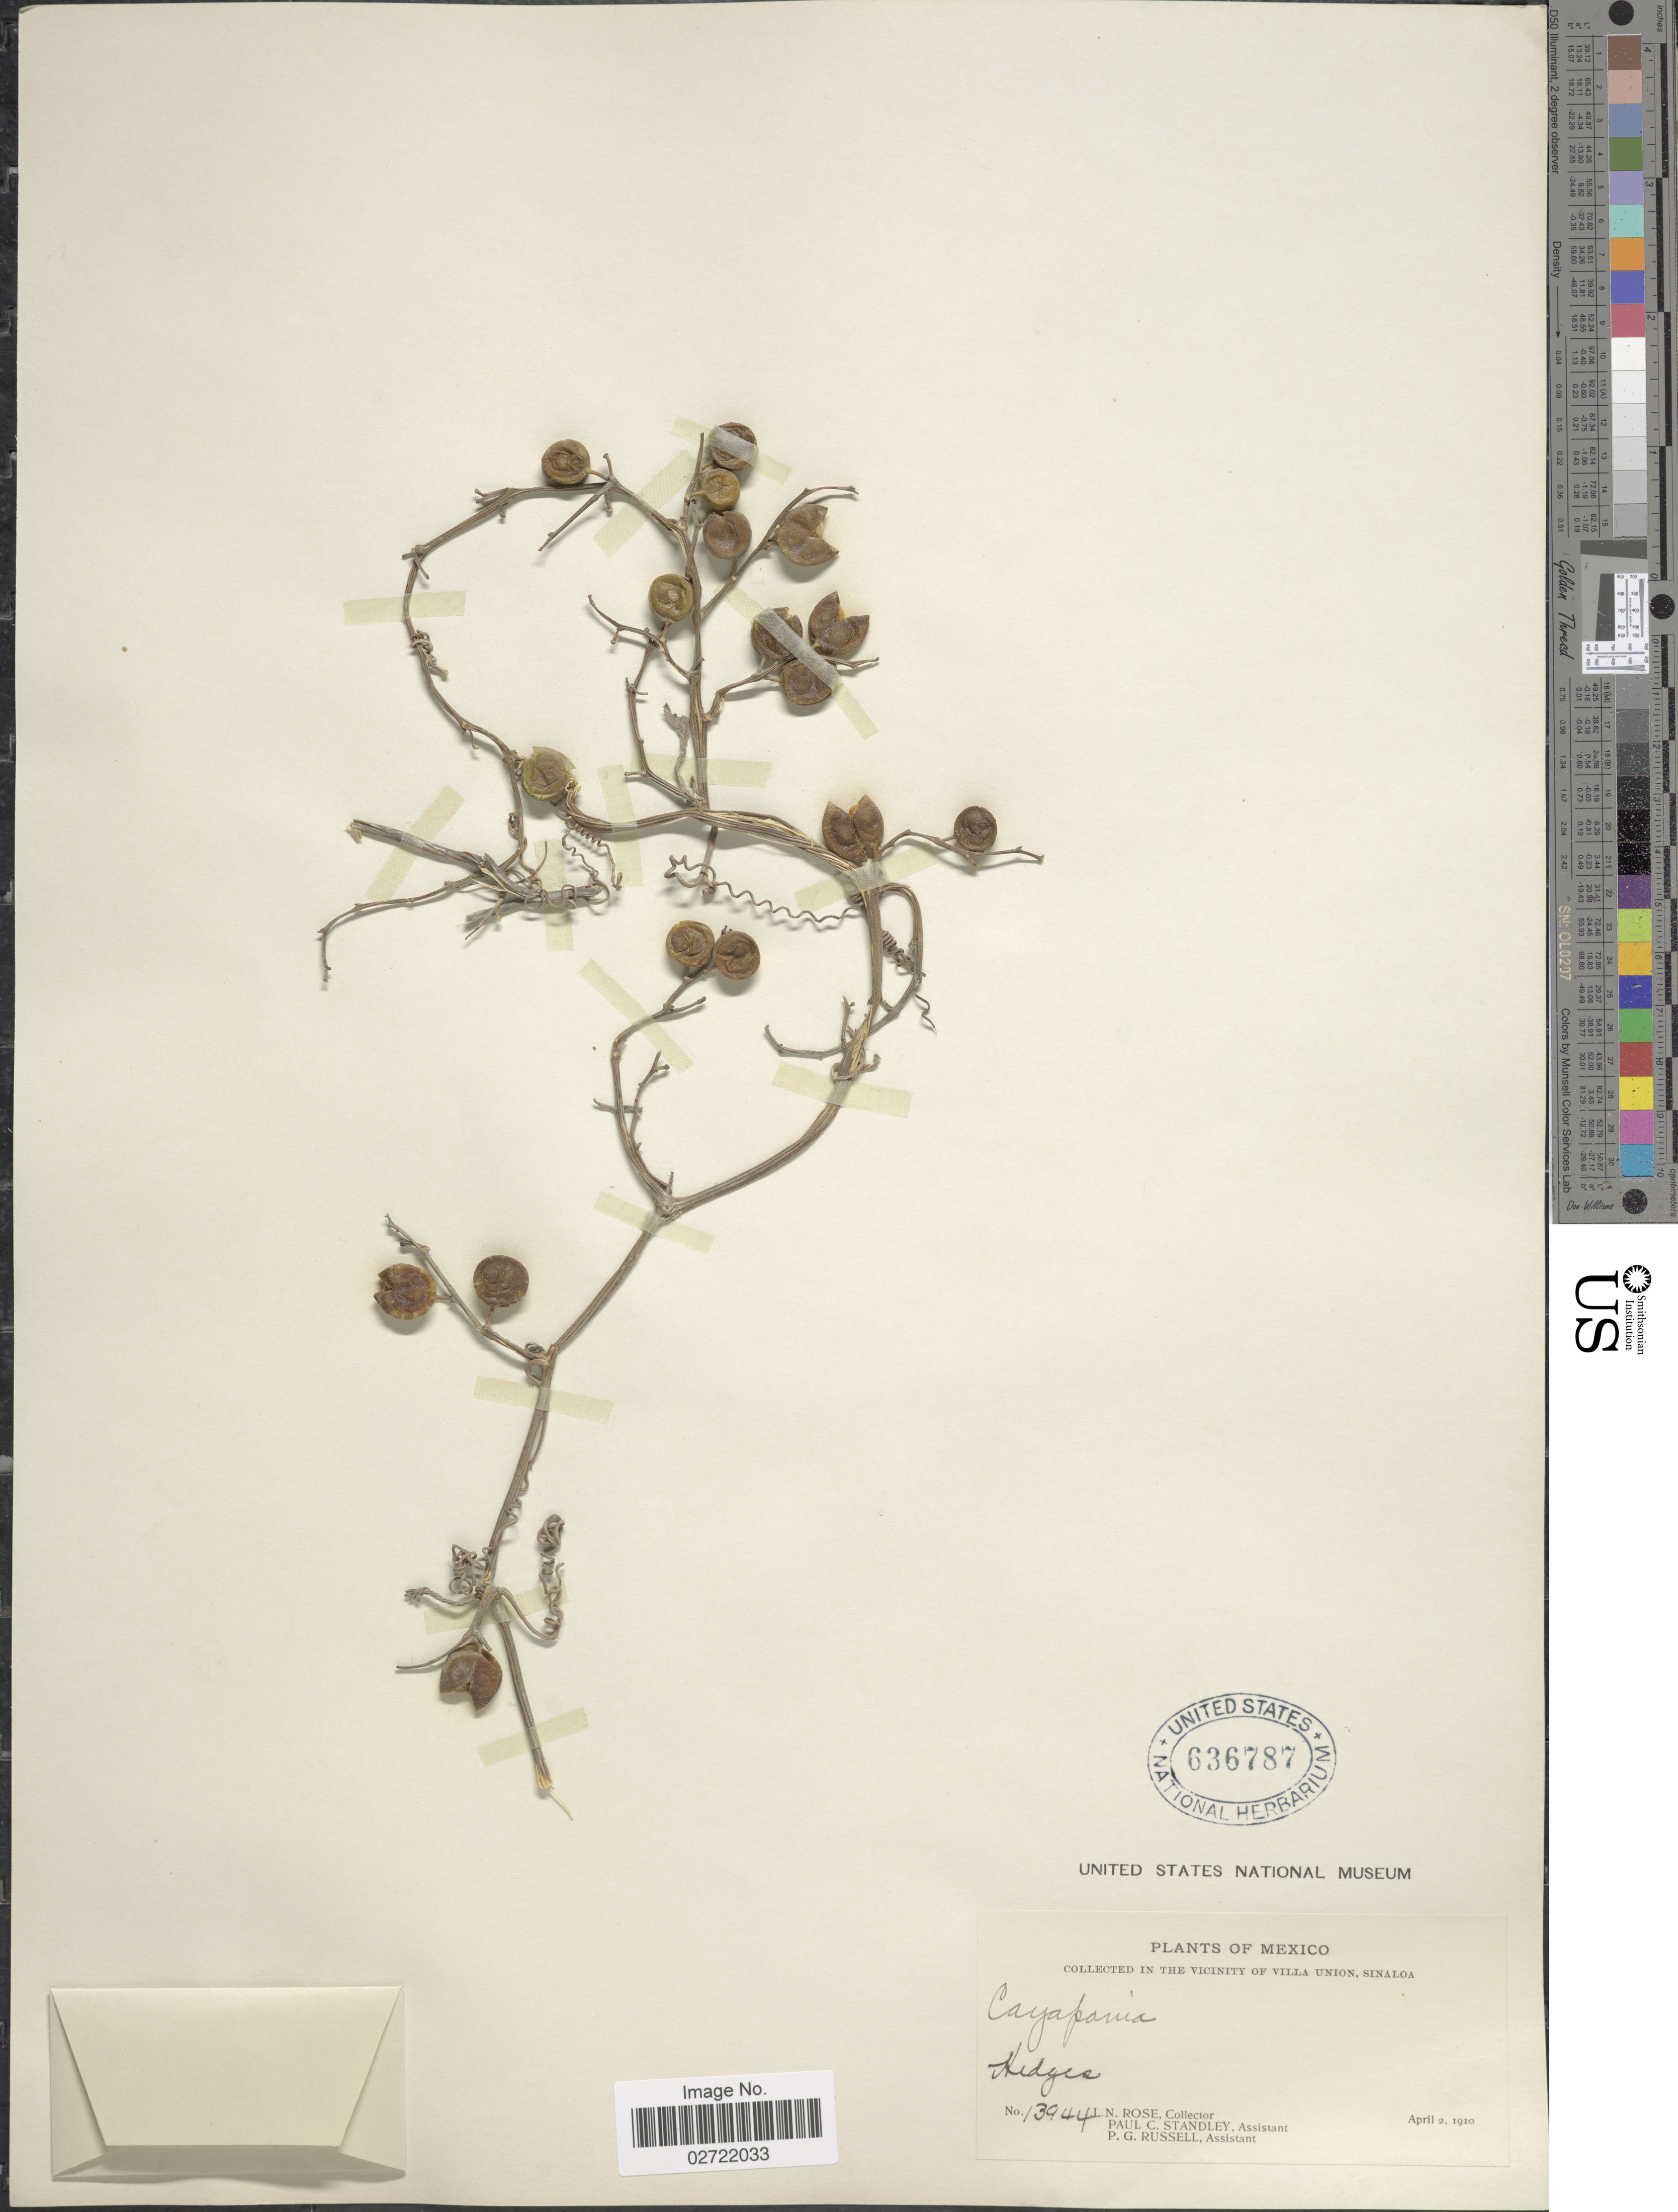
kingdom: Plantae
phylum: Tracheophyta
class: Magnoliopsida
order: Cucurbitales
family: Cucurbitaceae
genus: Cayaponia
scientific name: Cayaponia attenuata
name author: (Hook. & Arn.) Cogn.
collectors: J. N. Rose, P. C. Standley & P. G. Russell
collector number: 13944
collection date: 1910-04-02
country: Mexico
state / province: Sinaloa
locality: In The Vicinity of Villa Union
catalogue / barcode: US 636787